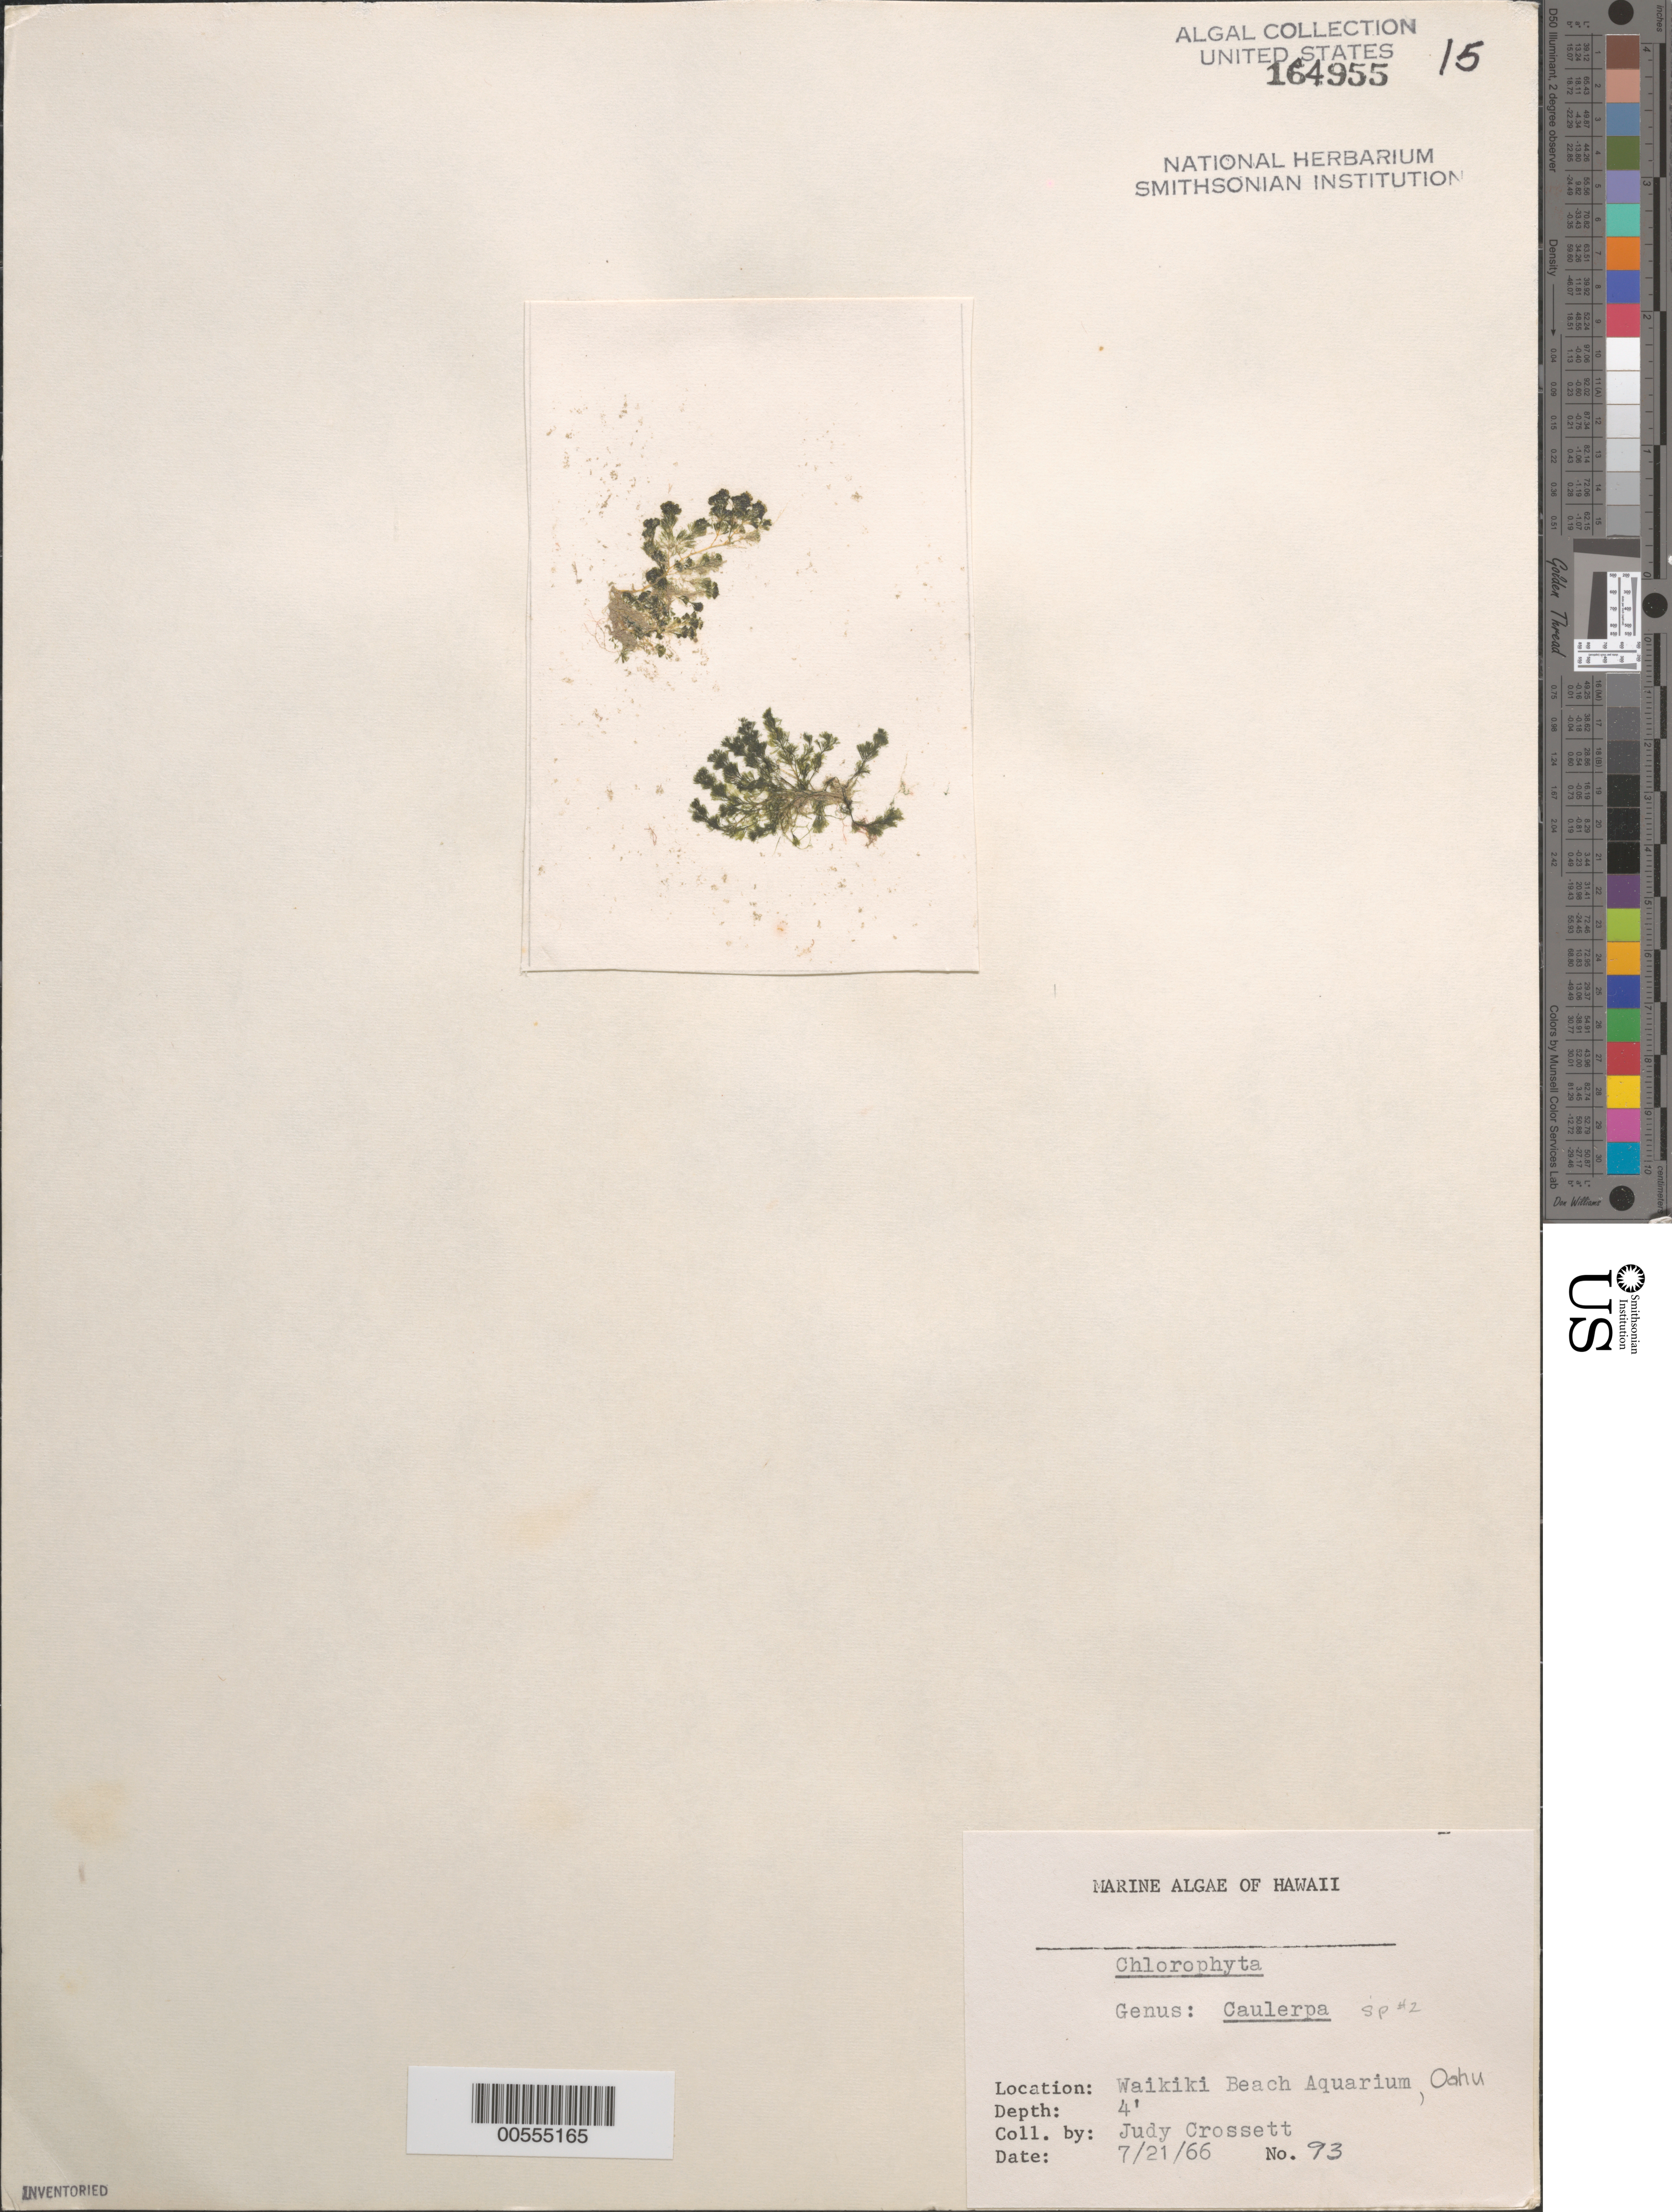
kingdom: Plantae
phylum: Chlorophyta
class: Ulvophyceae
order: Bryopsidales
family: Caulerpaceae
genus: Caulerpa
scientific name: Caulerpa sp.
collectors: J. Crossett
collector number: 93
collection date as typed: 21 Jul 1966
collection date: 1966-07-21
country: United States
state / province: Hawaii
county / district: Honolulu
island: Oahu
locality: Waikiki Beach Aquarium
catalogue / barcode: US 164955